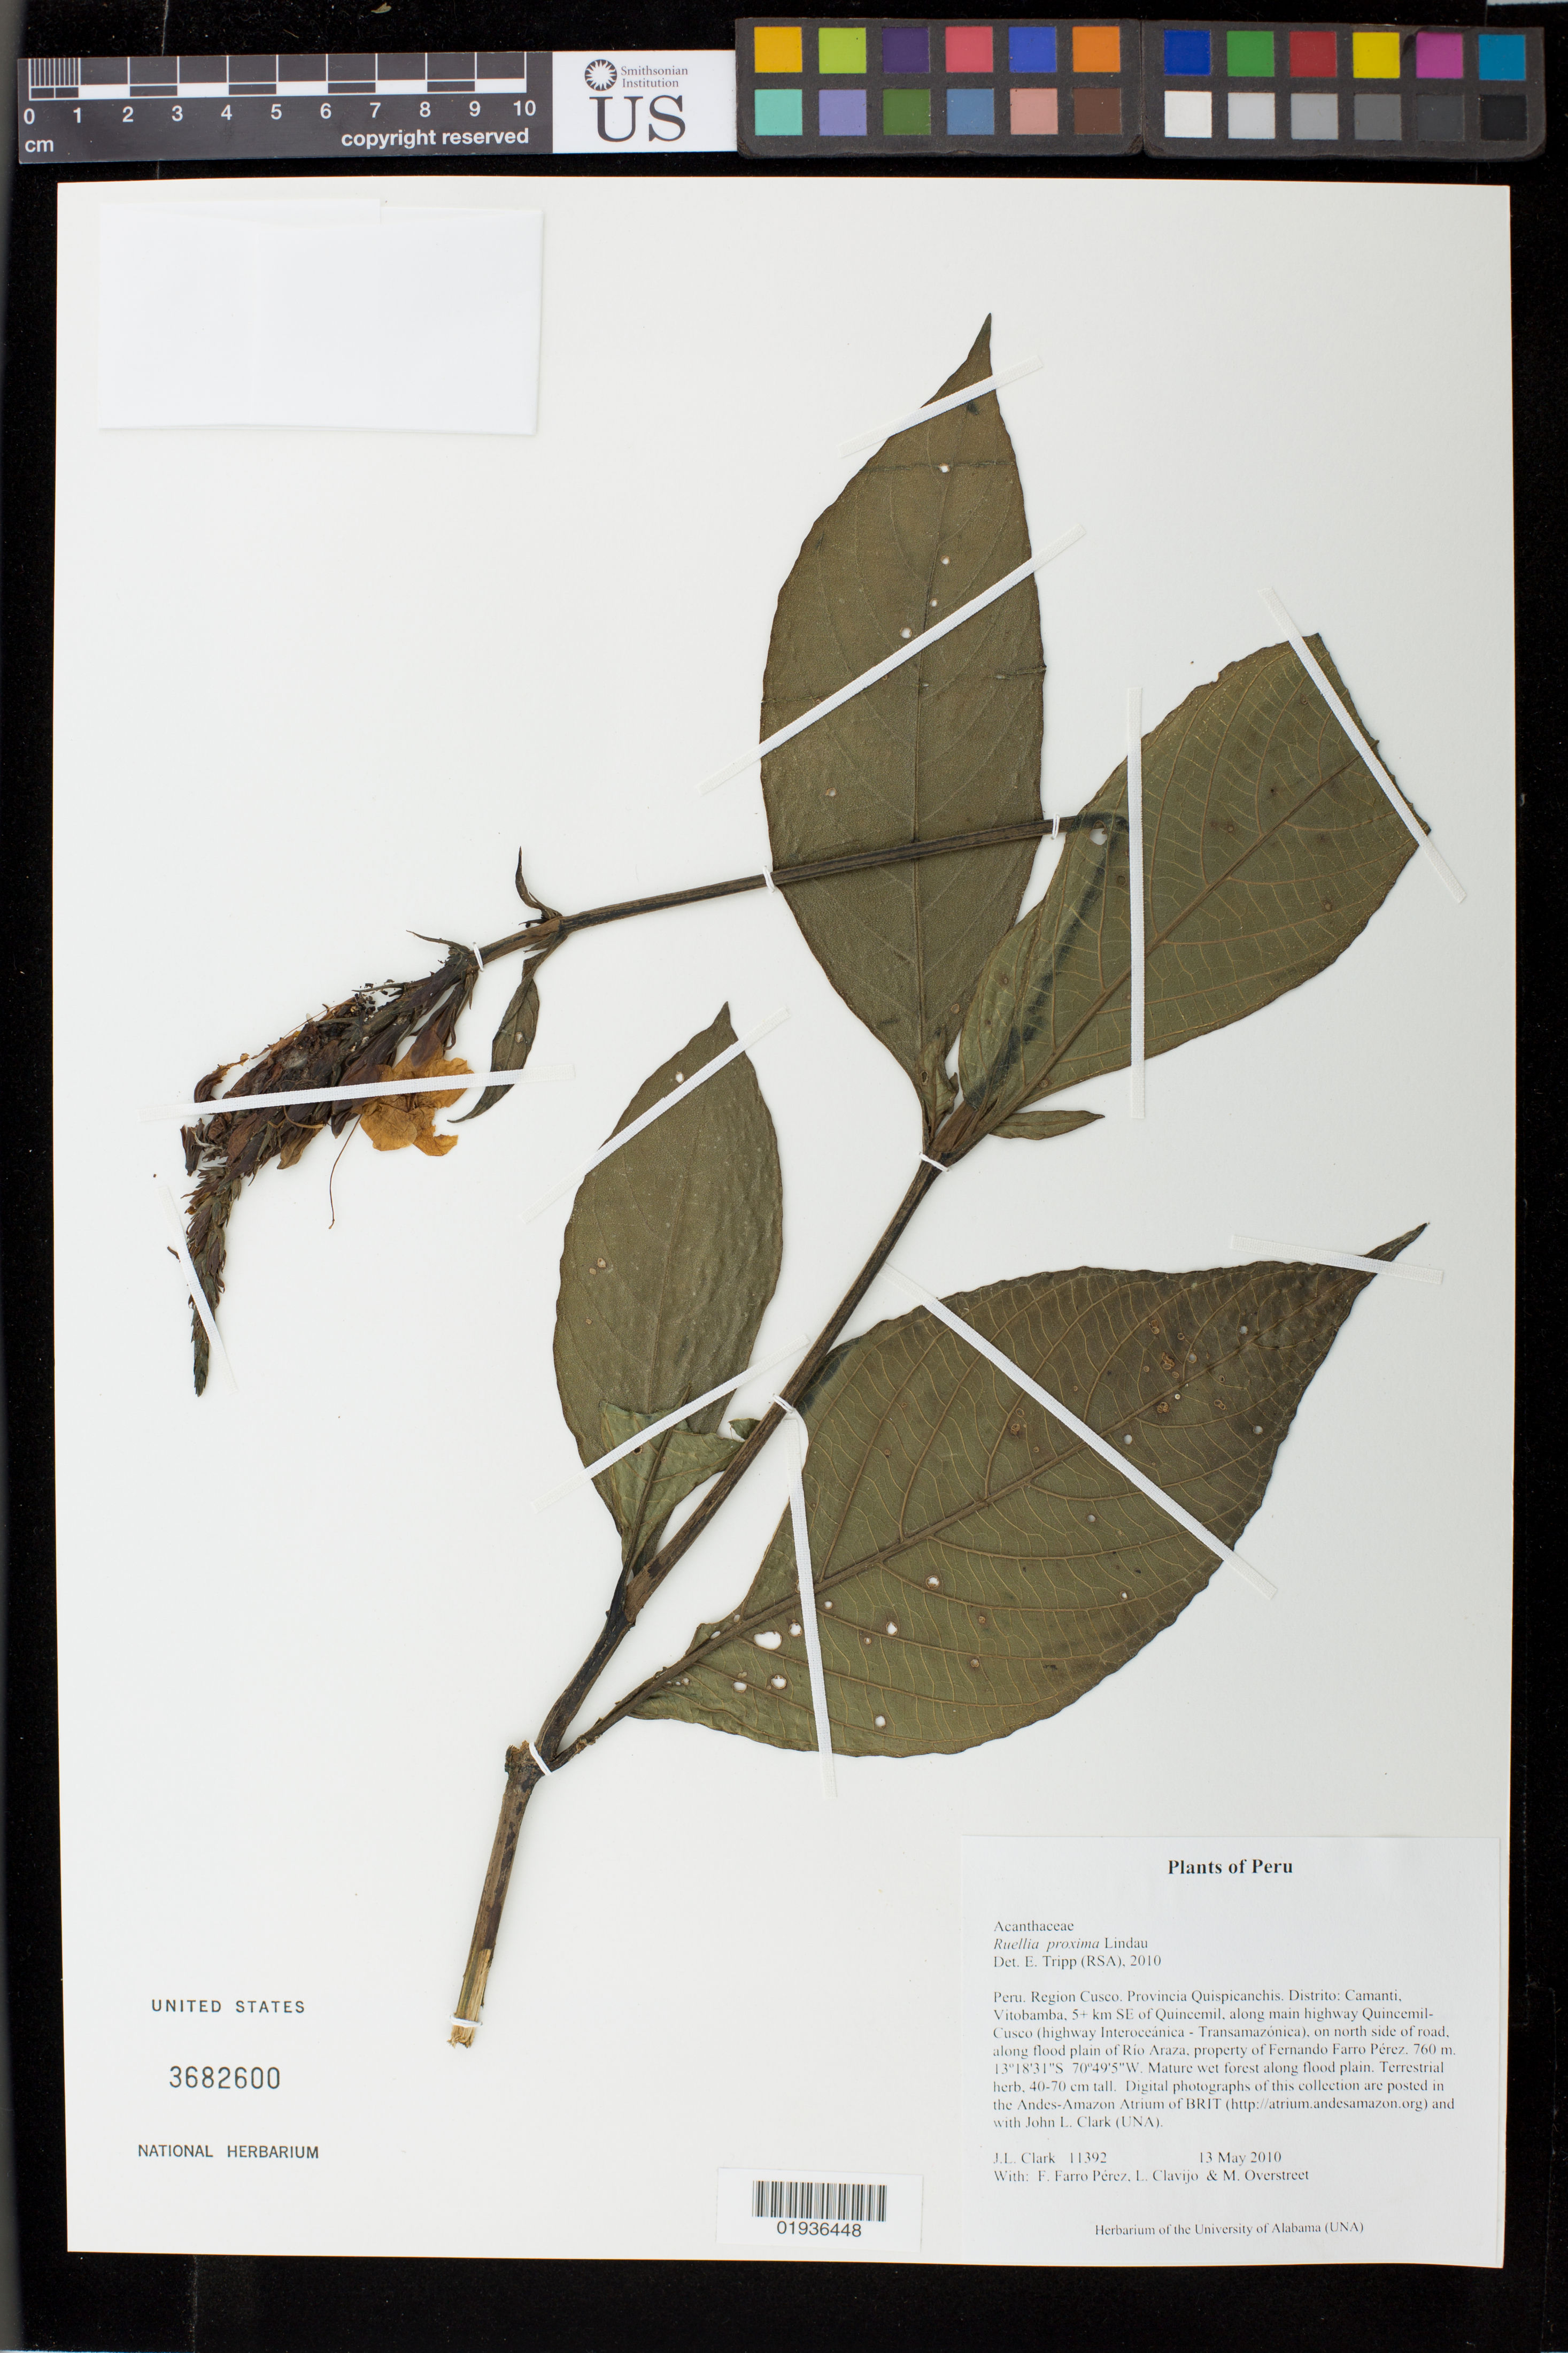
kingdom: Plantae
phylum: Tracheophyta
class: Magnoliopsida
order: Lamiales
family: Acanthaceae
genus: Ruellia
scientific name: Ruellia jussieuoides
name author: Schltdl. & Cham.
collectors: J. L. Clark, L. Clavijo, J. Janovee & M. Overstreet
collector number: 11392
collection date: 2010-05-13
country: Peru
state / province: Cusco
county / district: Quispicanchis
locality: Distrito: Camanti, Vitobamba, 5+km SE of Quincemil,along, main highway Quincemil-Cusco (highway Interoceanica-Transamazonica), along flood plain of Rio Araza, property of Farro Perez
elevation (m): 760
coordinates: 13°18'36"S, 70°45'58"W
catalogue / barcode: US 3682600